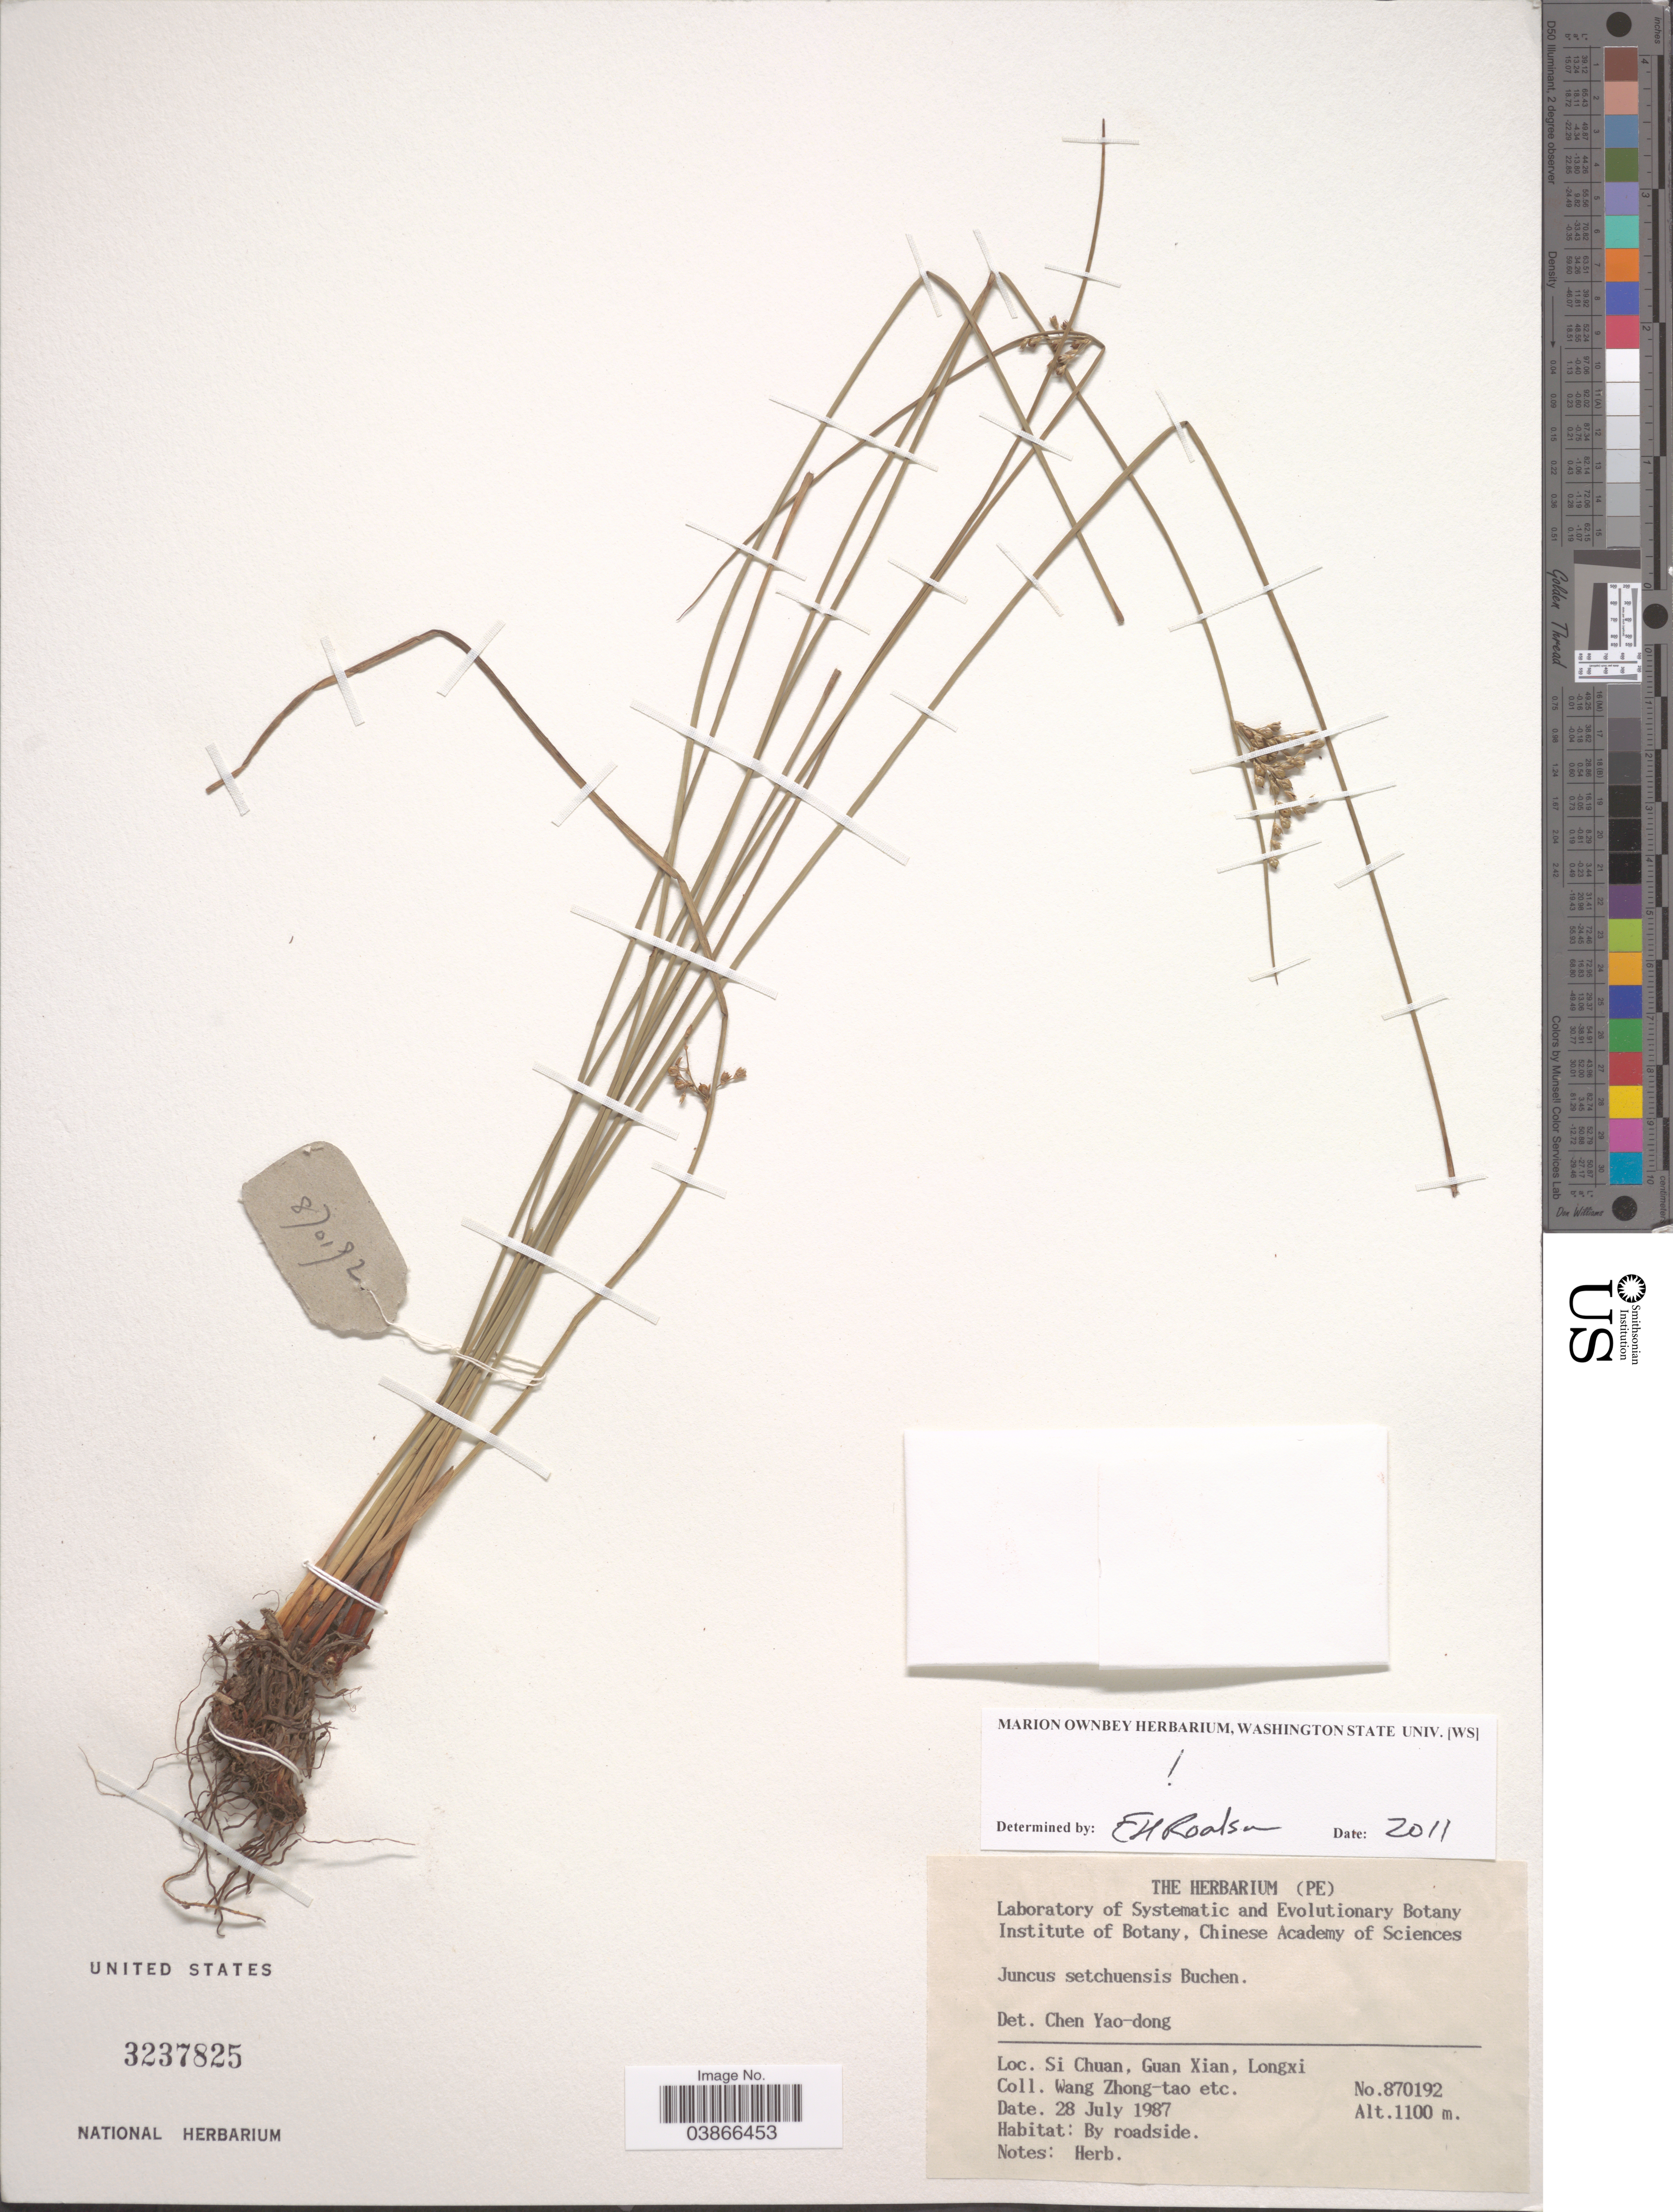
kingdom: Plantae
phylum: Tracheophyta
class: Liliopsida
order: Poales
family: Juncaceae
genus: Juncus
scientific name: Juncus setchuensis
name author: Buchenau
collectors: W. Zhong-Tao & et al.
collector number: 870192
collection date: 1987-07-28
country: China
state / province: Sichuan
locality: Si Chuan, Guan Xian, Longxi.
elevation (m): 1100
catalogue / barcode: US 3237825